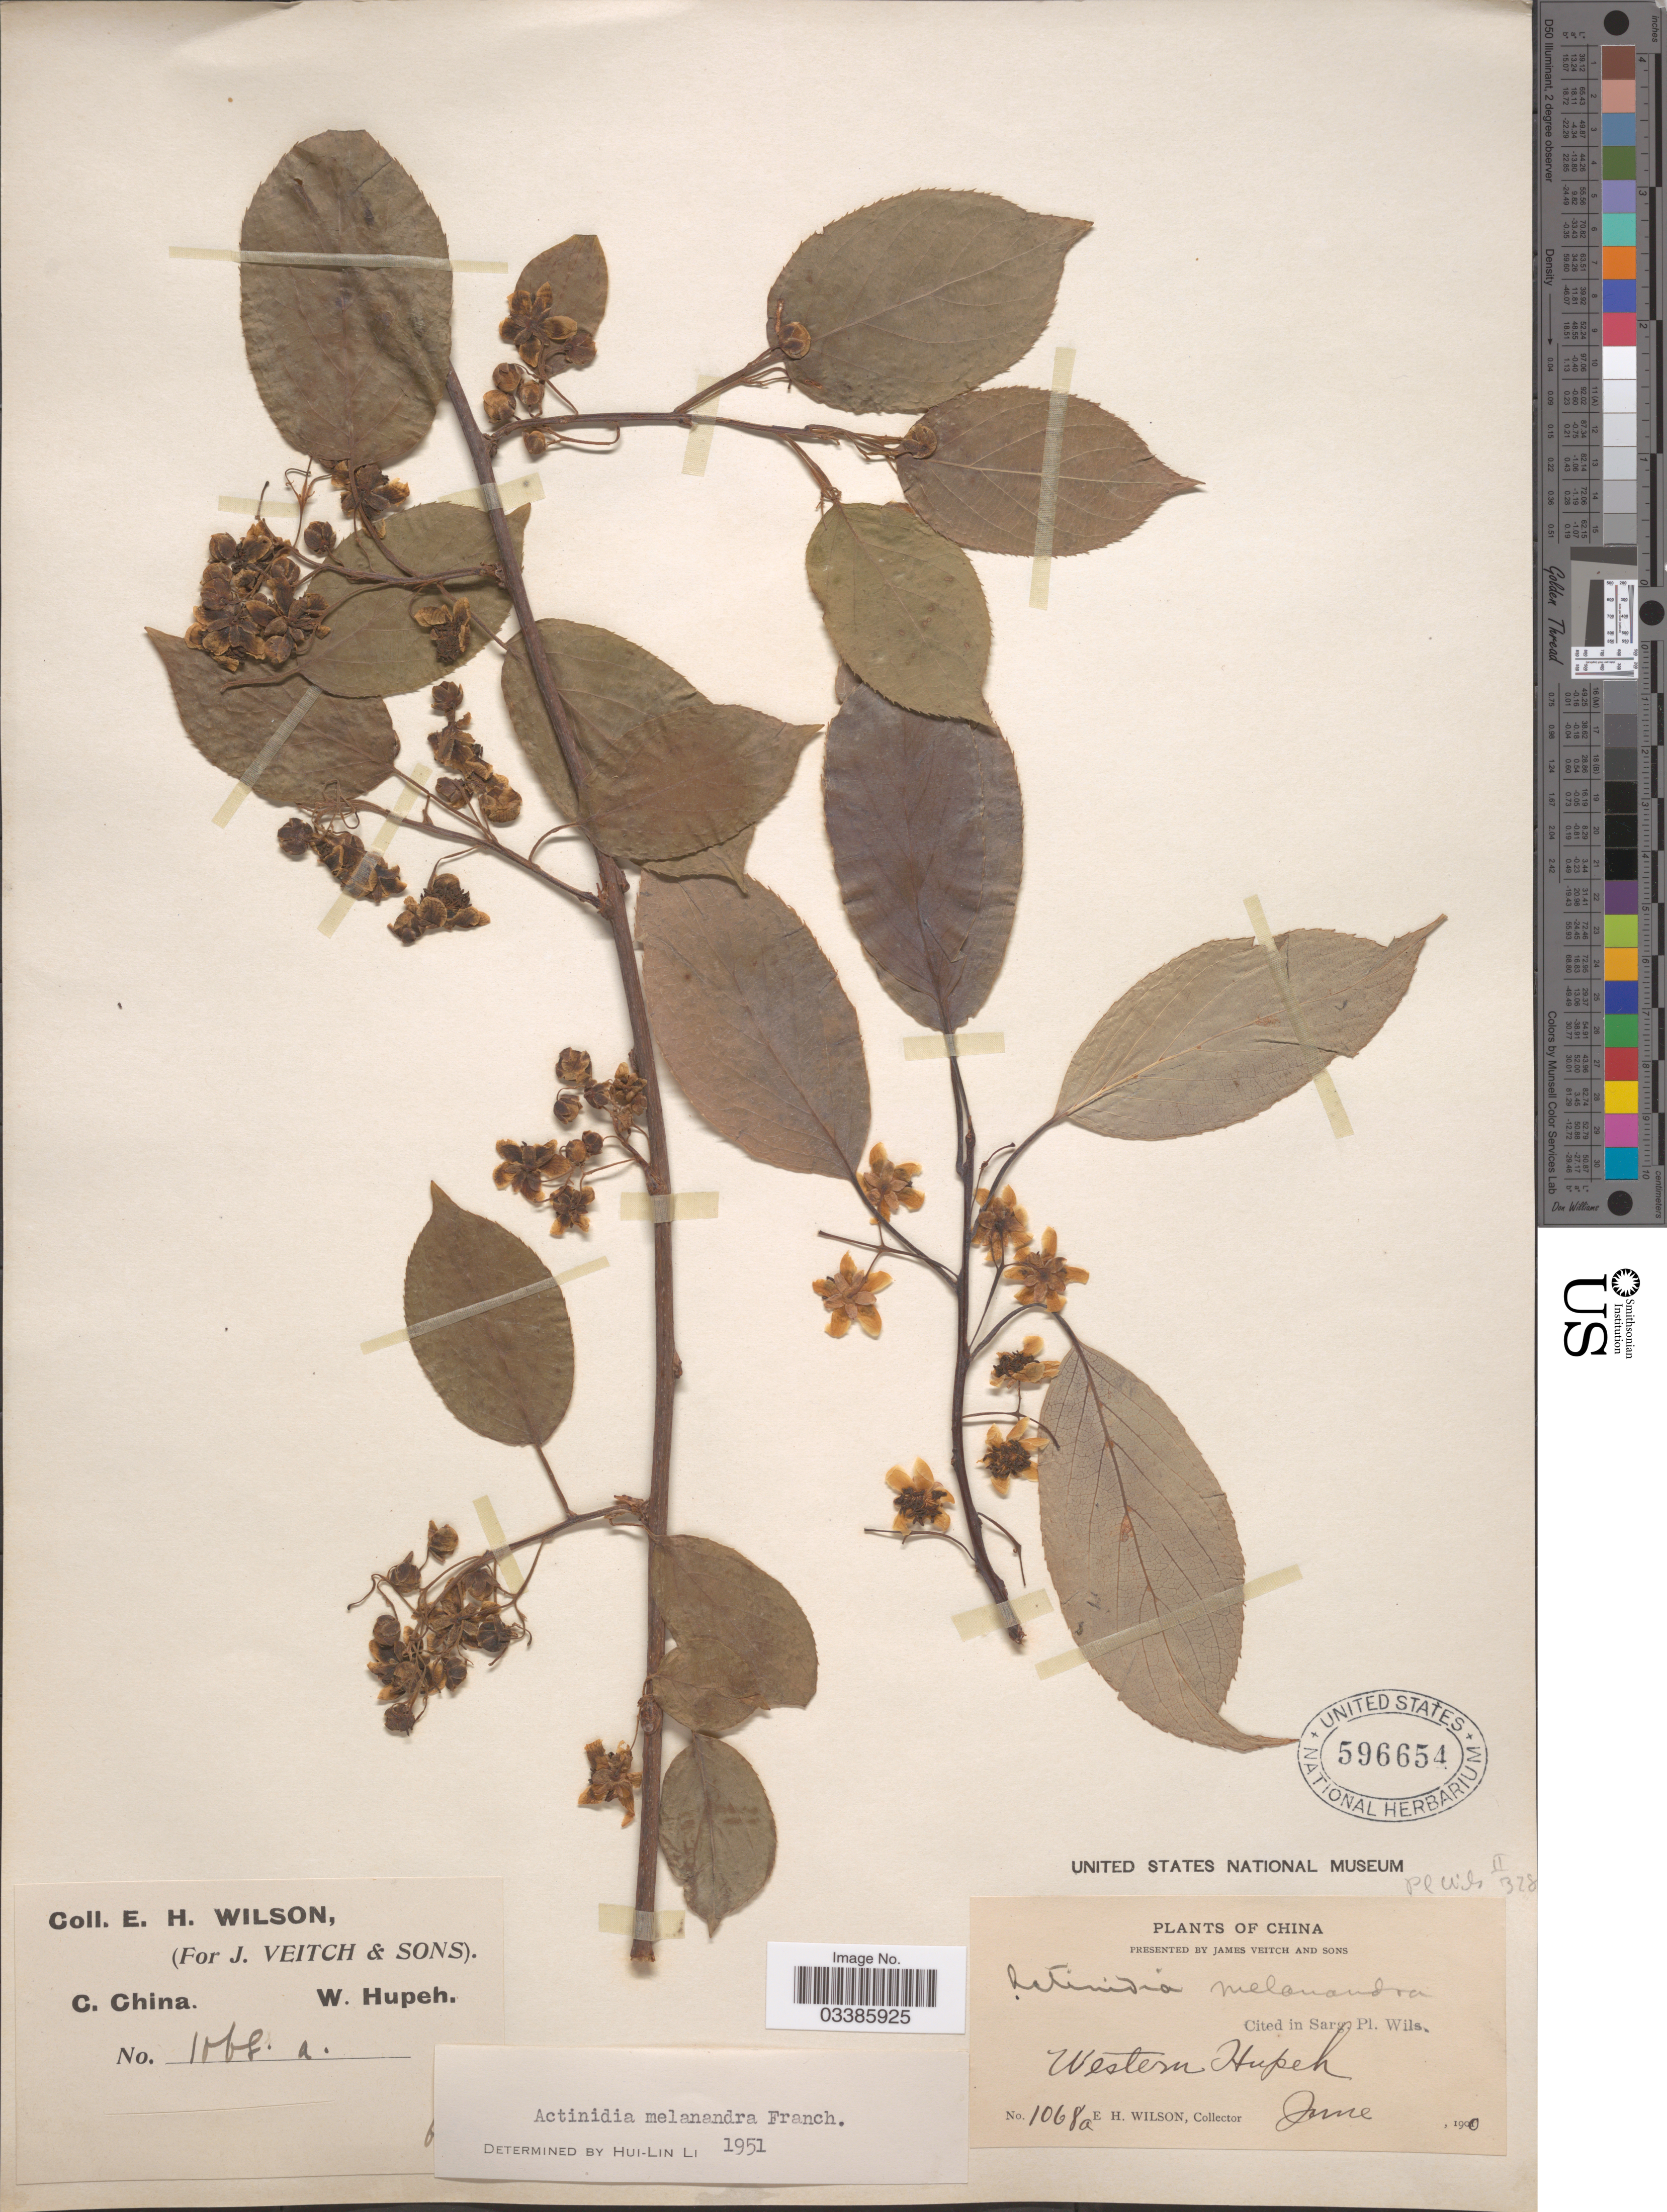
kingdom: Plantae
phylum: Tracheophyta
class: Magnoliopsida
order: Ericales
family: Actinidiaceae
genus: Actinidia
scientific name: Actinidia melanandra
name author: Franch.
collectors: E. Wilson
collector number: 1068a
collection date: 1900-06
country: China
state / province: Hubei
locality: C. China, Western Hupeh.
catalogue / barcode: US 596654